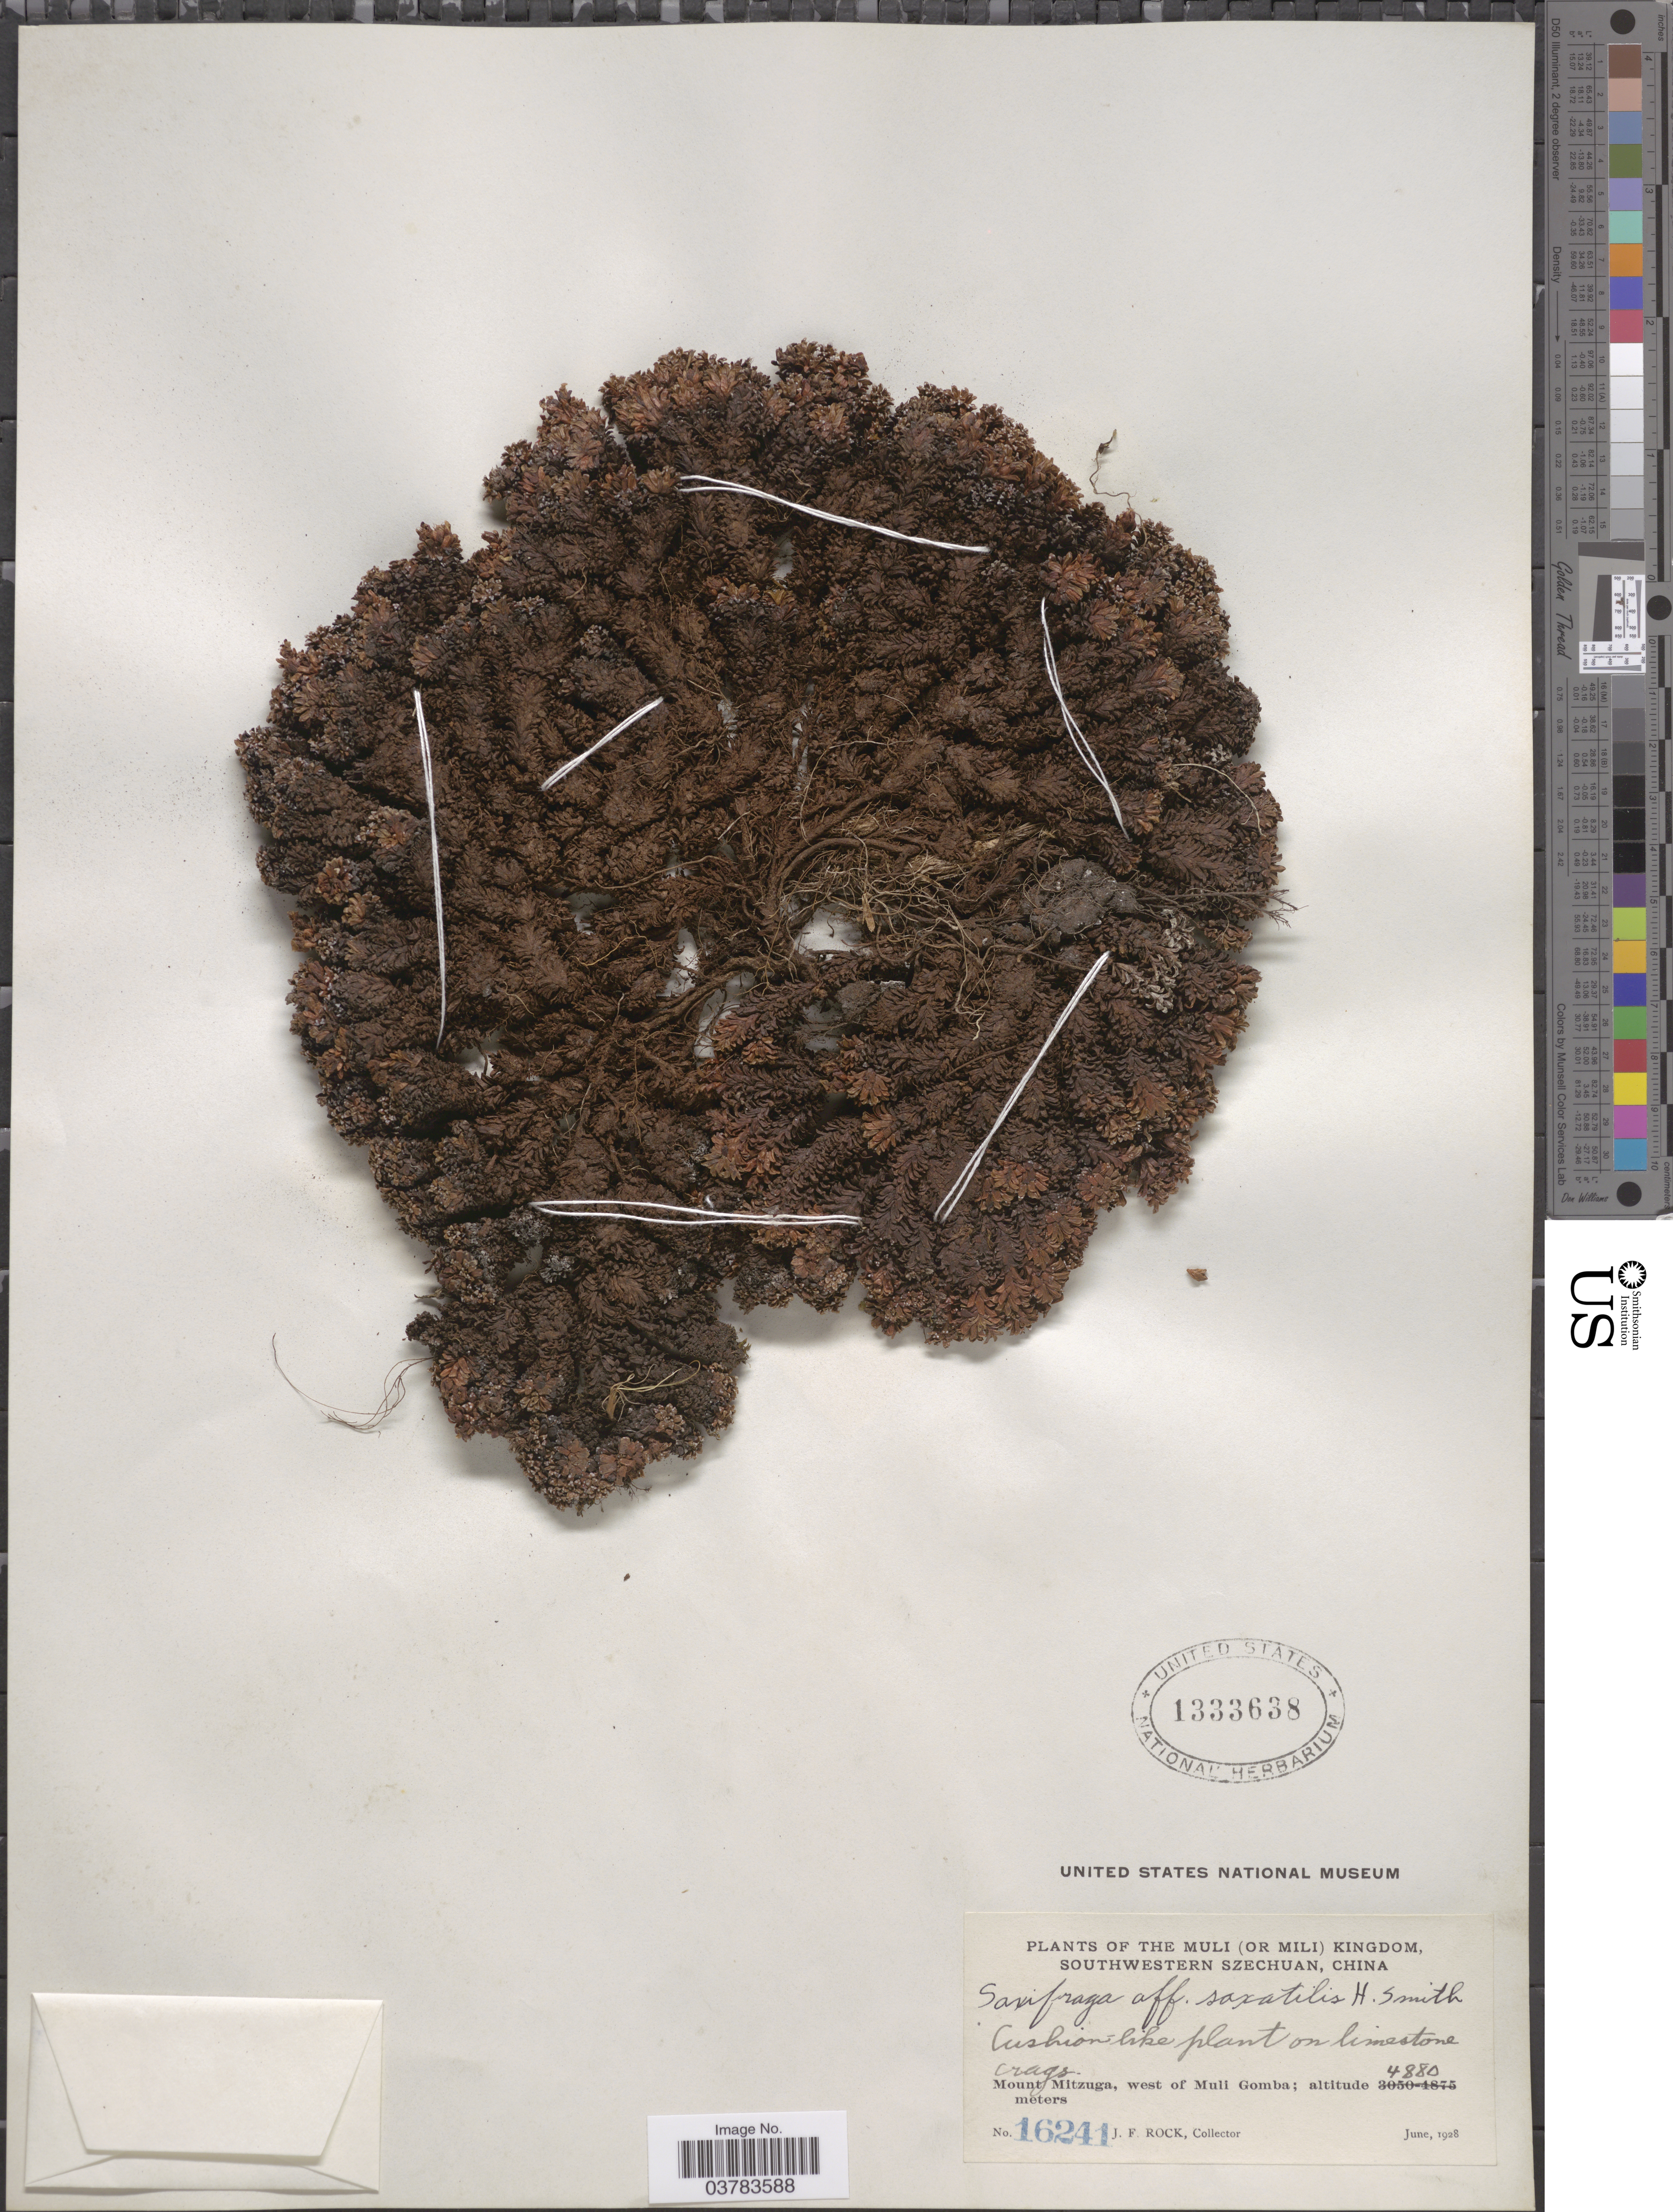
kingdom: Plantae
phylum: Tracheophyta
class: Magnoliopsida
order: Saxifragales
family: Saxifragaceae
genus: Saxifraga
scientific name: Saxifraga saxatilis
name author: Harry Sm.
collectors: J. Rock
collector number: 16241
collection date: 1928-06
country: China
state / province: Sichuan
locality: The Muli (or Mili) Kingdom, Southwestern Szechuan. Mount Mitzuga, west of Muli Gomba.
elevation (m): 4880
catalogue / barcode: US 1333638